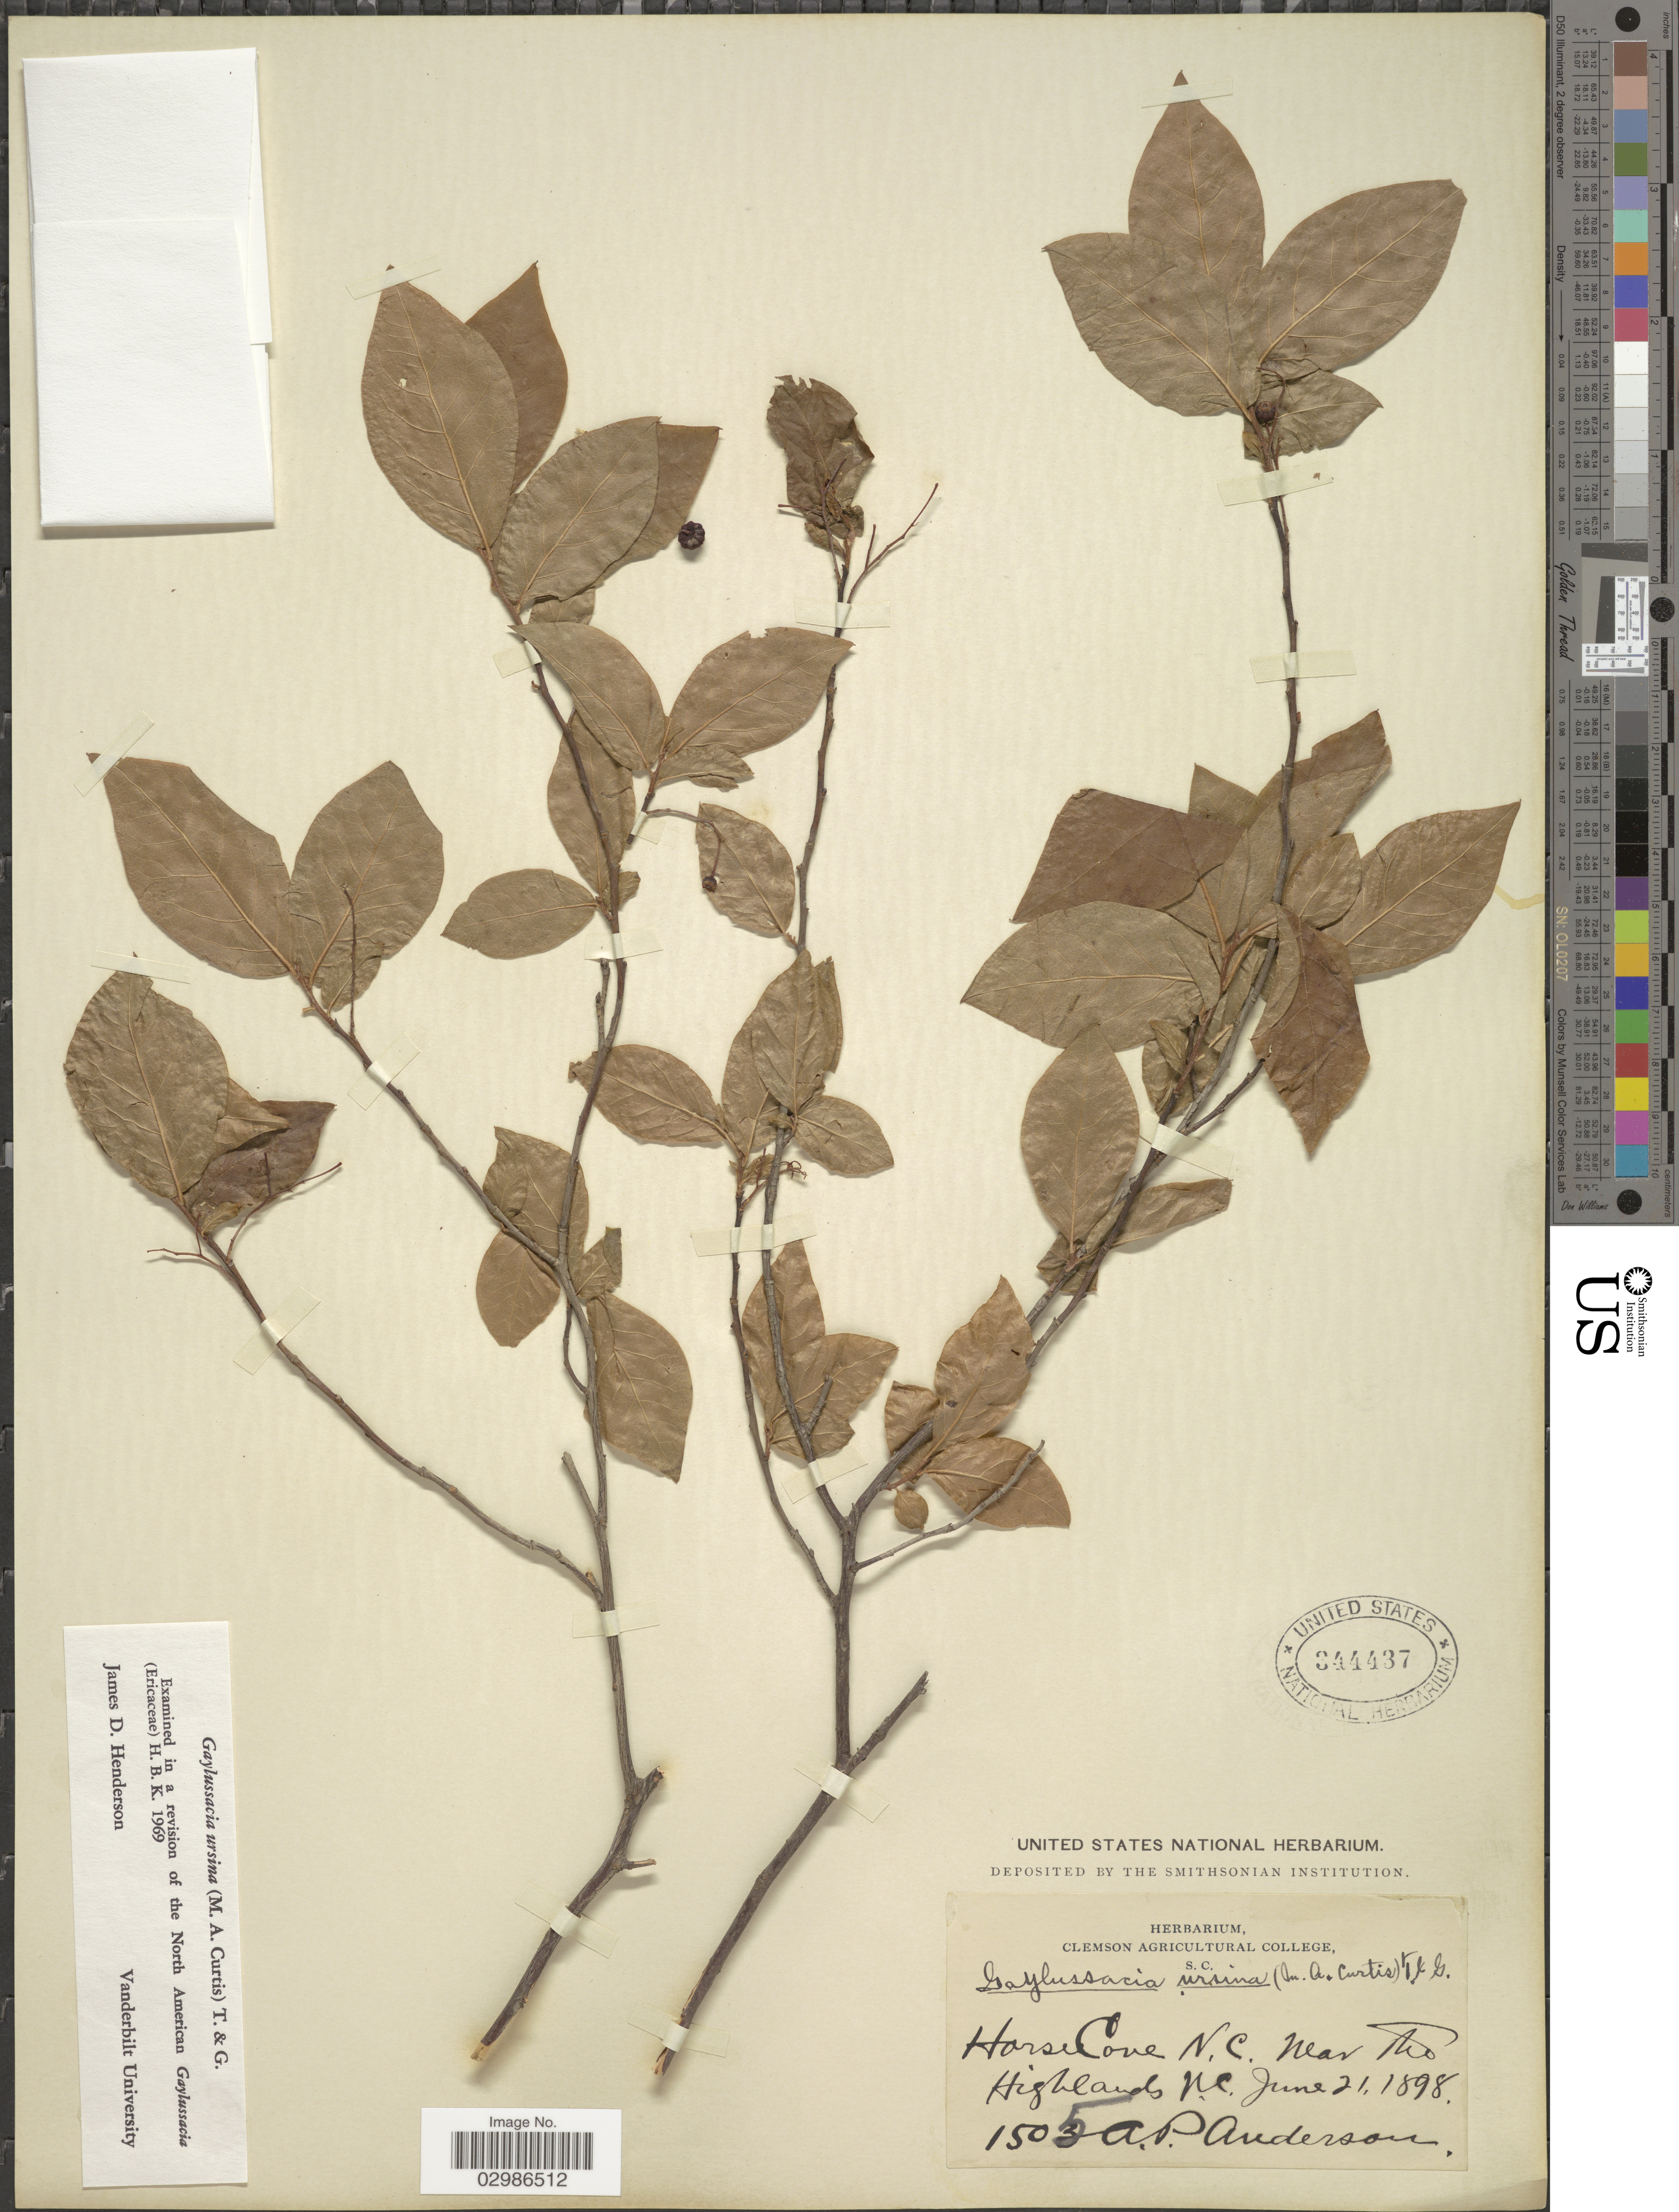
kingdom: Plantae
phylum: Tracheophyta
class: Magnoliopsida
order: Ericales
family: Ericaceae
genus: Gaylussacia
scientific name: Gaylussacia ursina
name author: (M.A. Curtis) Torr. & A. Gray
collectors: A. P. Anderson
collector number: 1505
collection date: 1898-06-21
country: United States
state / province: North Carolina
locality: Horse Cone N.C. near the Highlands.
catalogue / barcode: US 344437